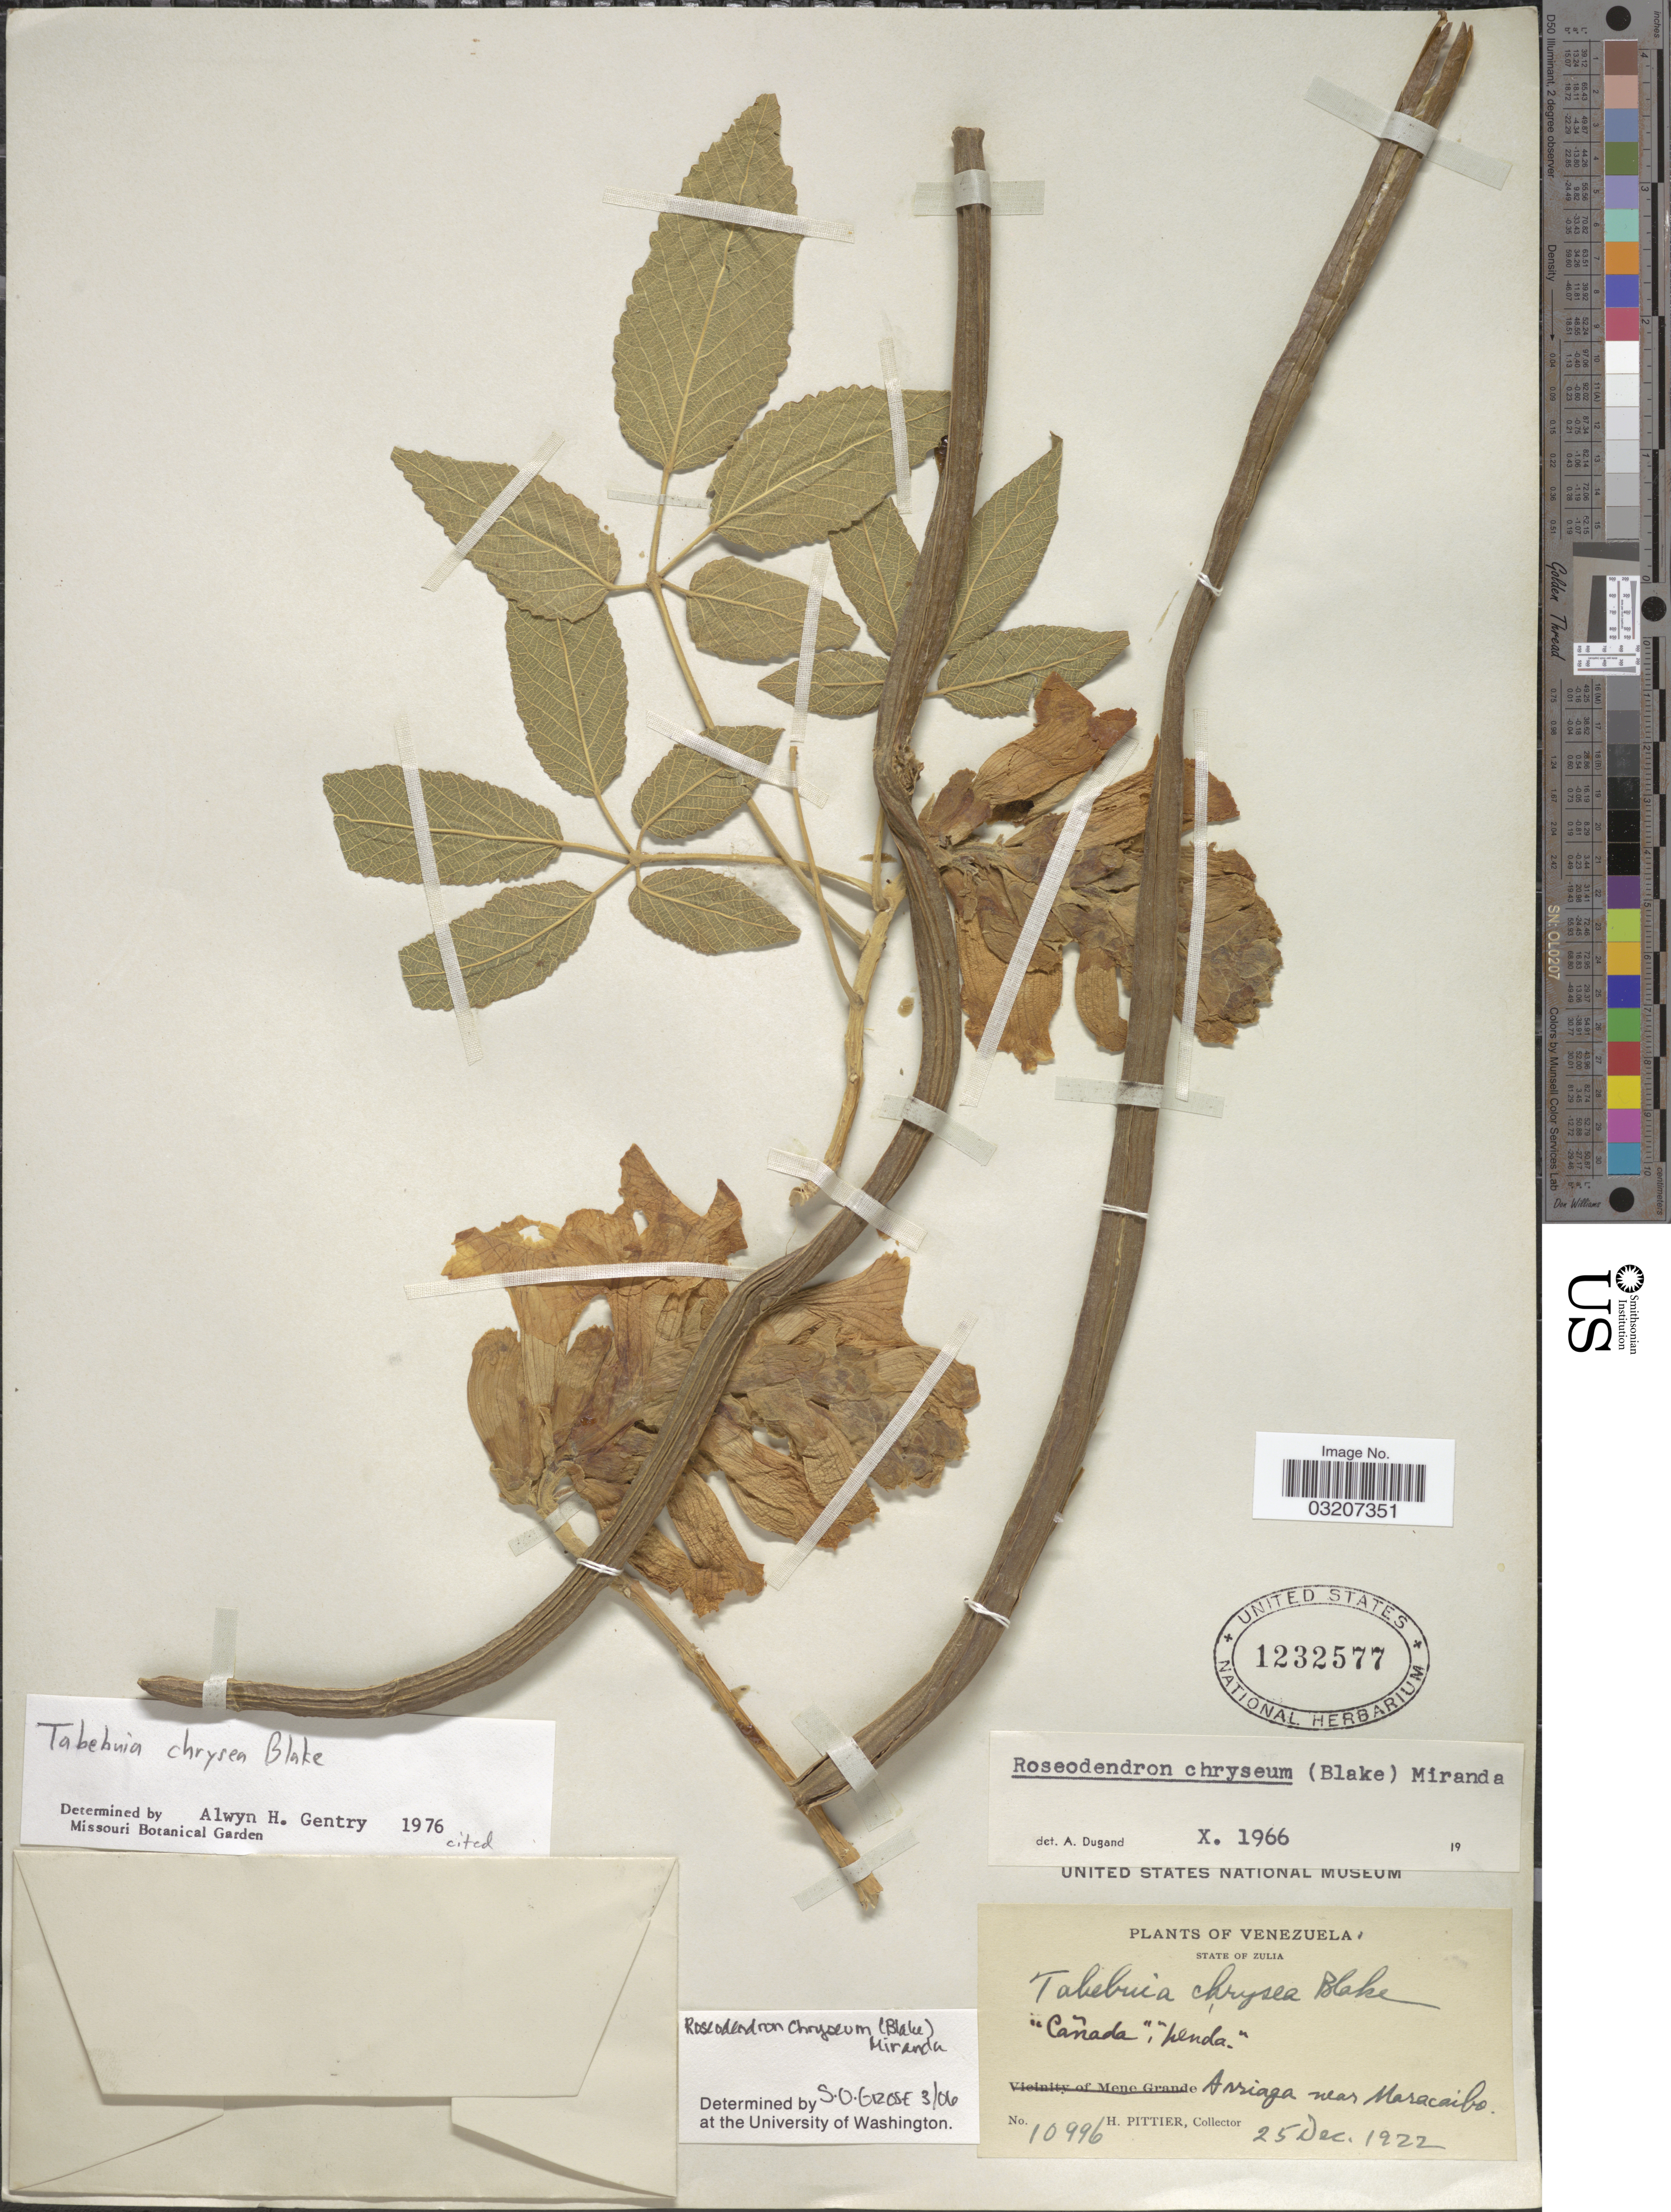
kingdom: Plantae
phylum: Tracheophyta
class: Magnoliopsida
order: Lamiales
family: Bignoniaceae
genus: Roseodendron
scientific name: Roseodendron chryseum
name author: (S.F. Blake) Miranda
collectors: H. F. Pittier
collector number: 10996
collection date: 1922-12-25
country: Venezuela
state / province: Zulia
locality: Arriaga near Maracaibo.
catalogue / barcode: US 1232577